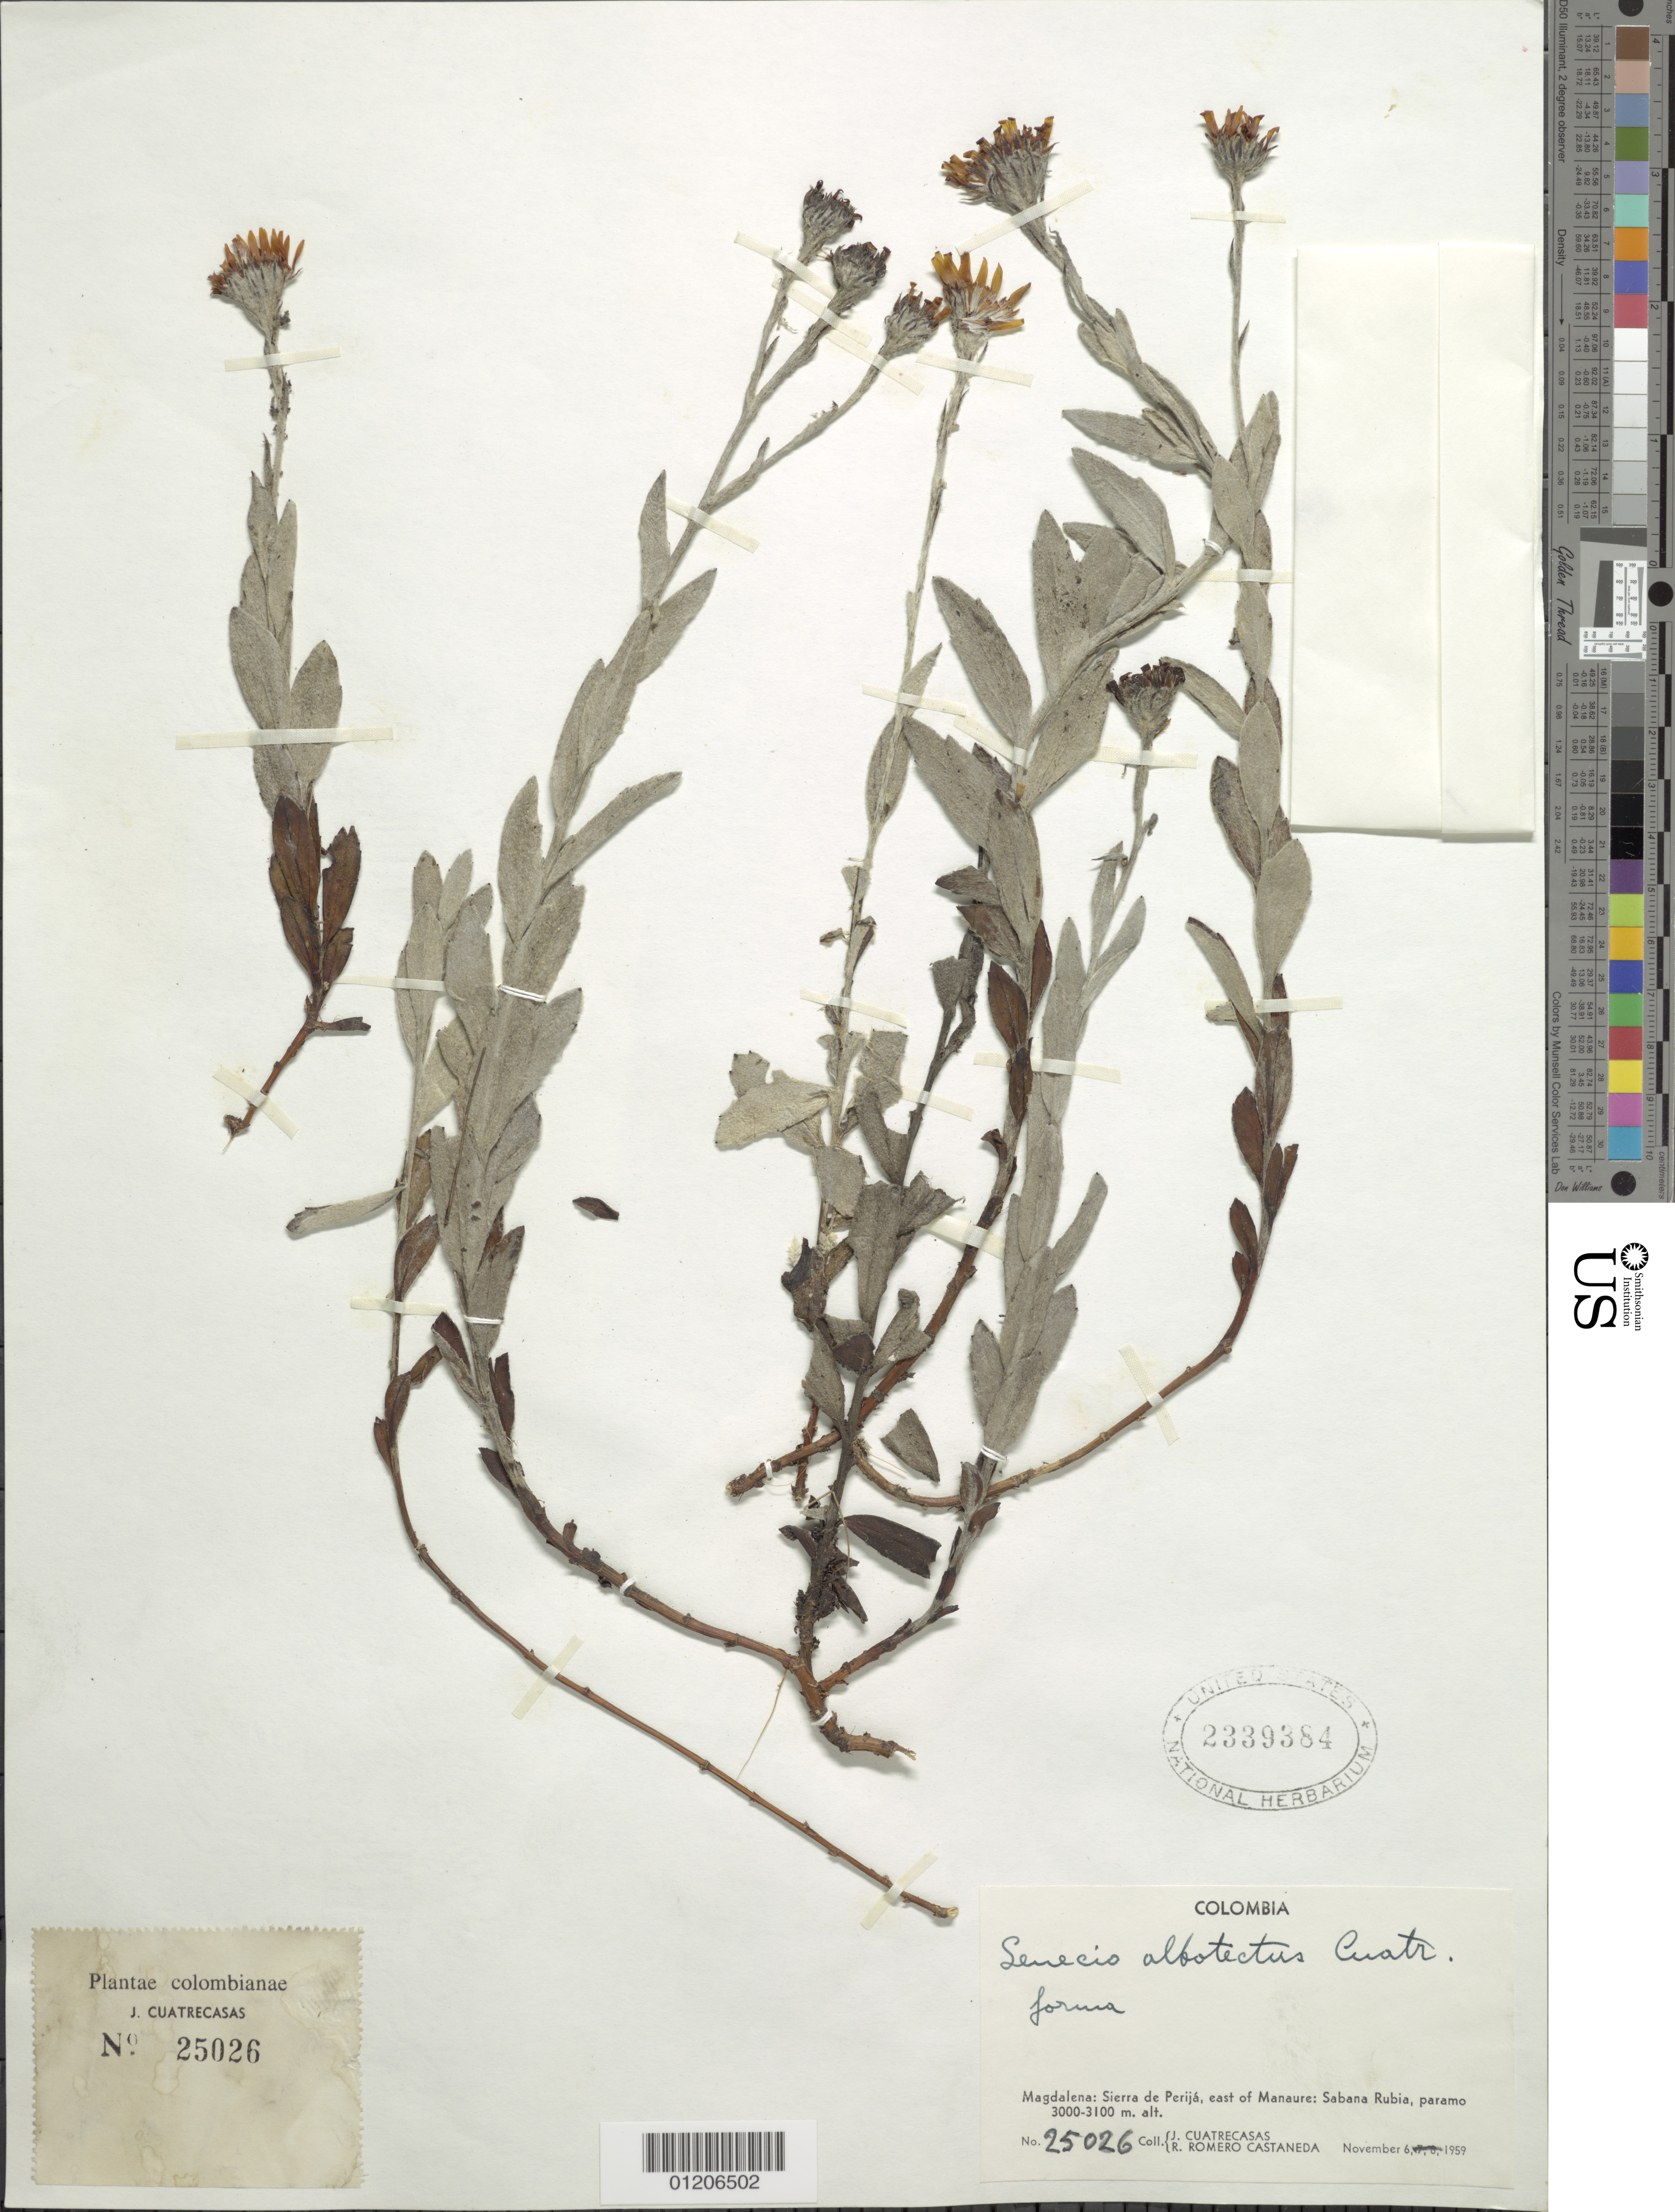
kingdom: Plantae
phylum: Tracheophyta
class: Magnoliopsida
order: Asterales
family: Asteraceae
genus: Pentacalia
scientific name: Pentacalia albotecta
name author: (Cuatrec.) Cuatrec.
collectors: J. Cuatrecasas & R. Romero Castañeda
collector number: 25026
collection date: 1959-11-06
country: Colombia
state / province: Magdalena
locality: Sierra de Perijá, east Manuare: Sabana Rubia.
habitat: paramo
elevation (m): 3000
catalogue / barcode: US 2339384